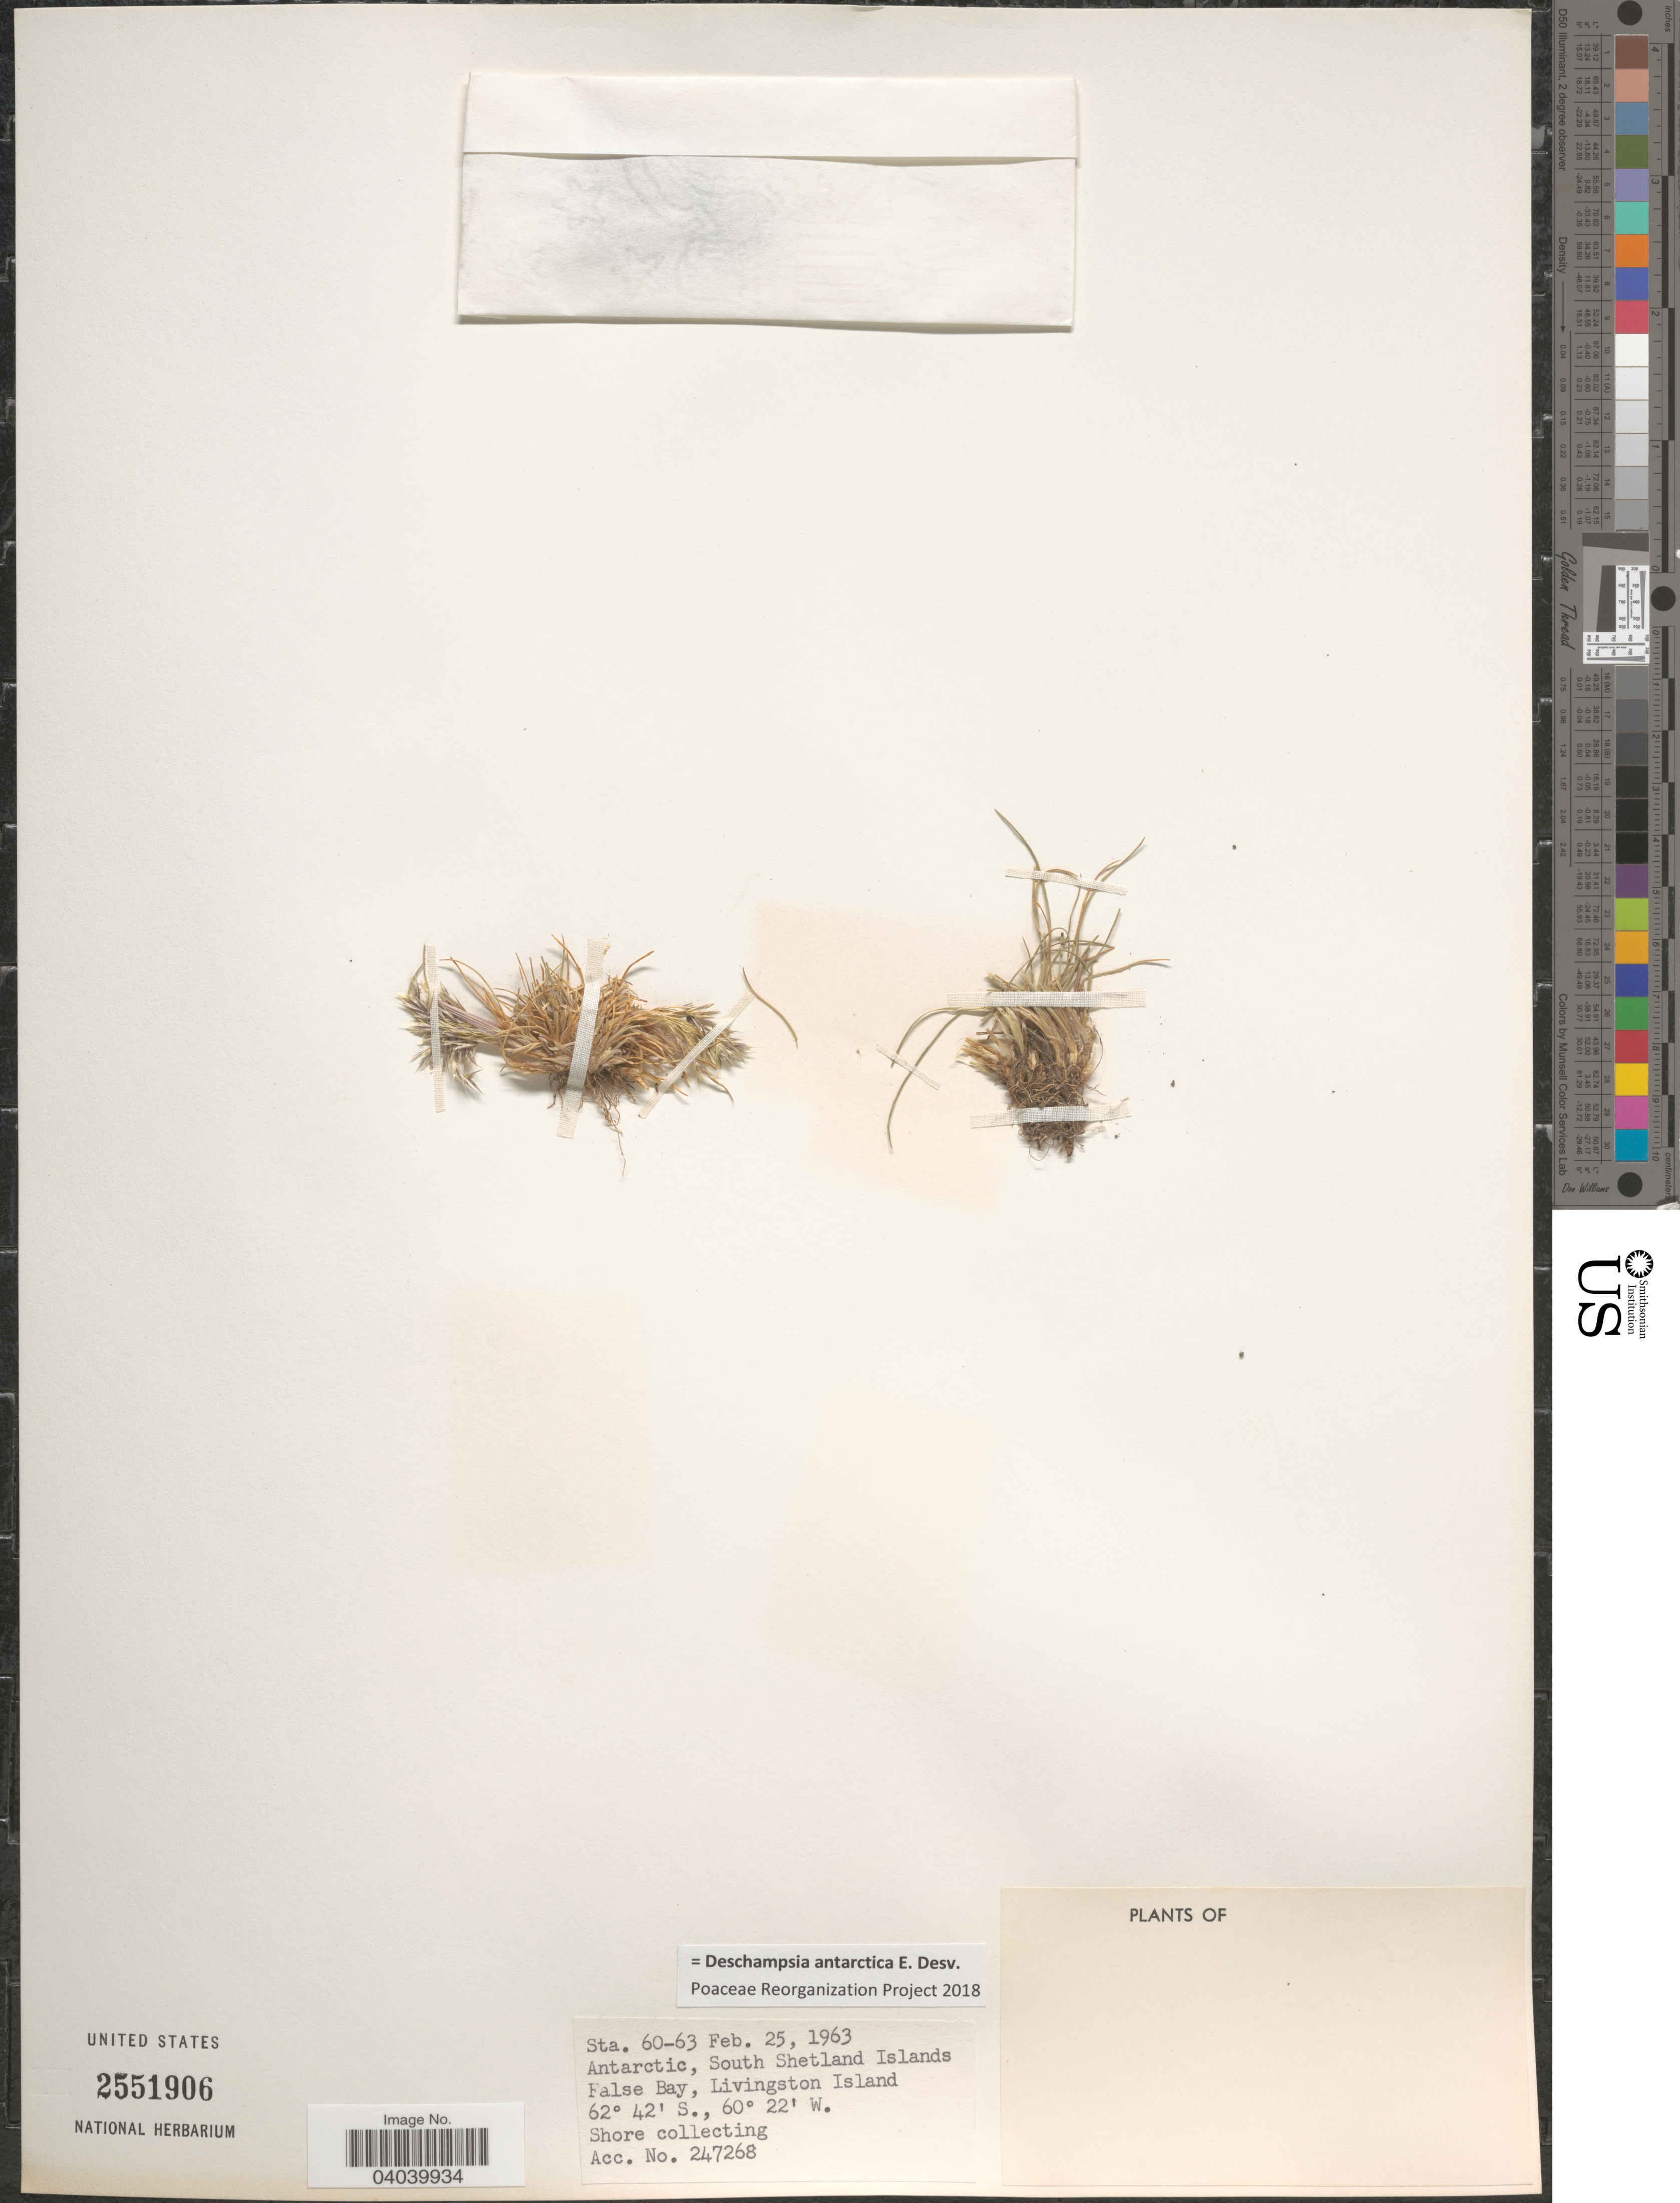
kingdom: Plantae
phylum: Tracheophyta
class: Liliopsida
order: Poales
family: Poaceae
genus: Deschampsia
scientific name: Deschampsia antarctica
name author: É. Desv.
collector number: Sta. 60-63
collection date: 1963-02-25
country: Antarctica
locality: Antarctic, South Shetland Islands. False Bay, Livingston Island.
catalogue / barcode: US 2551906